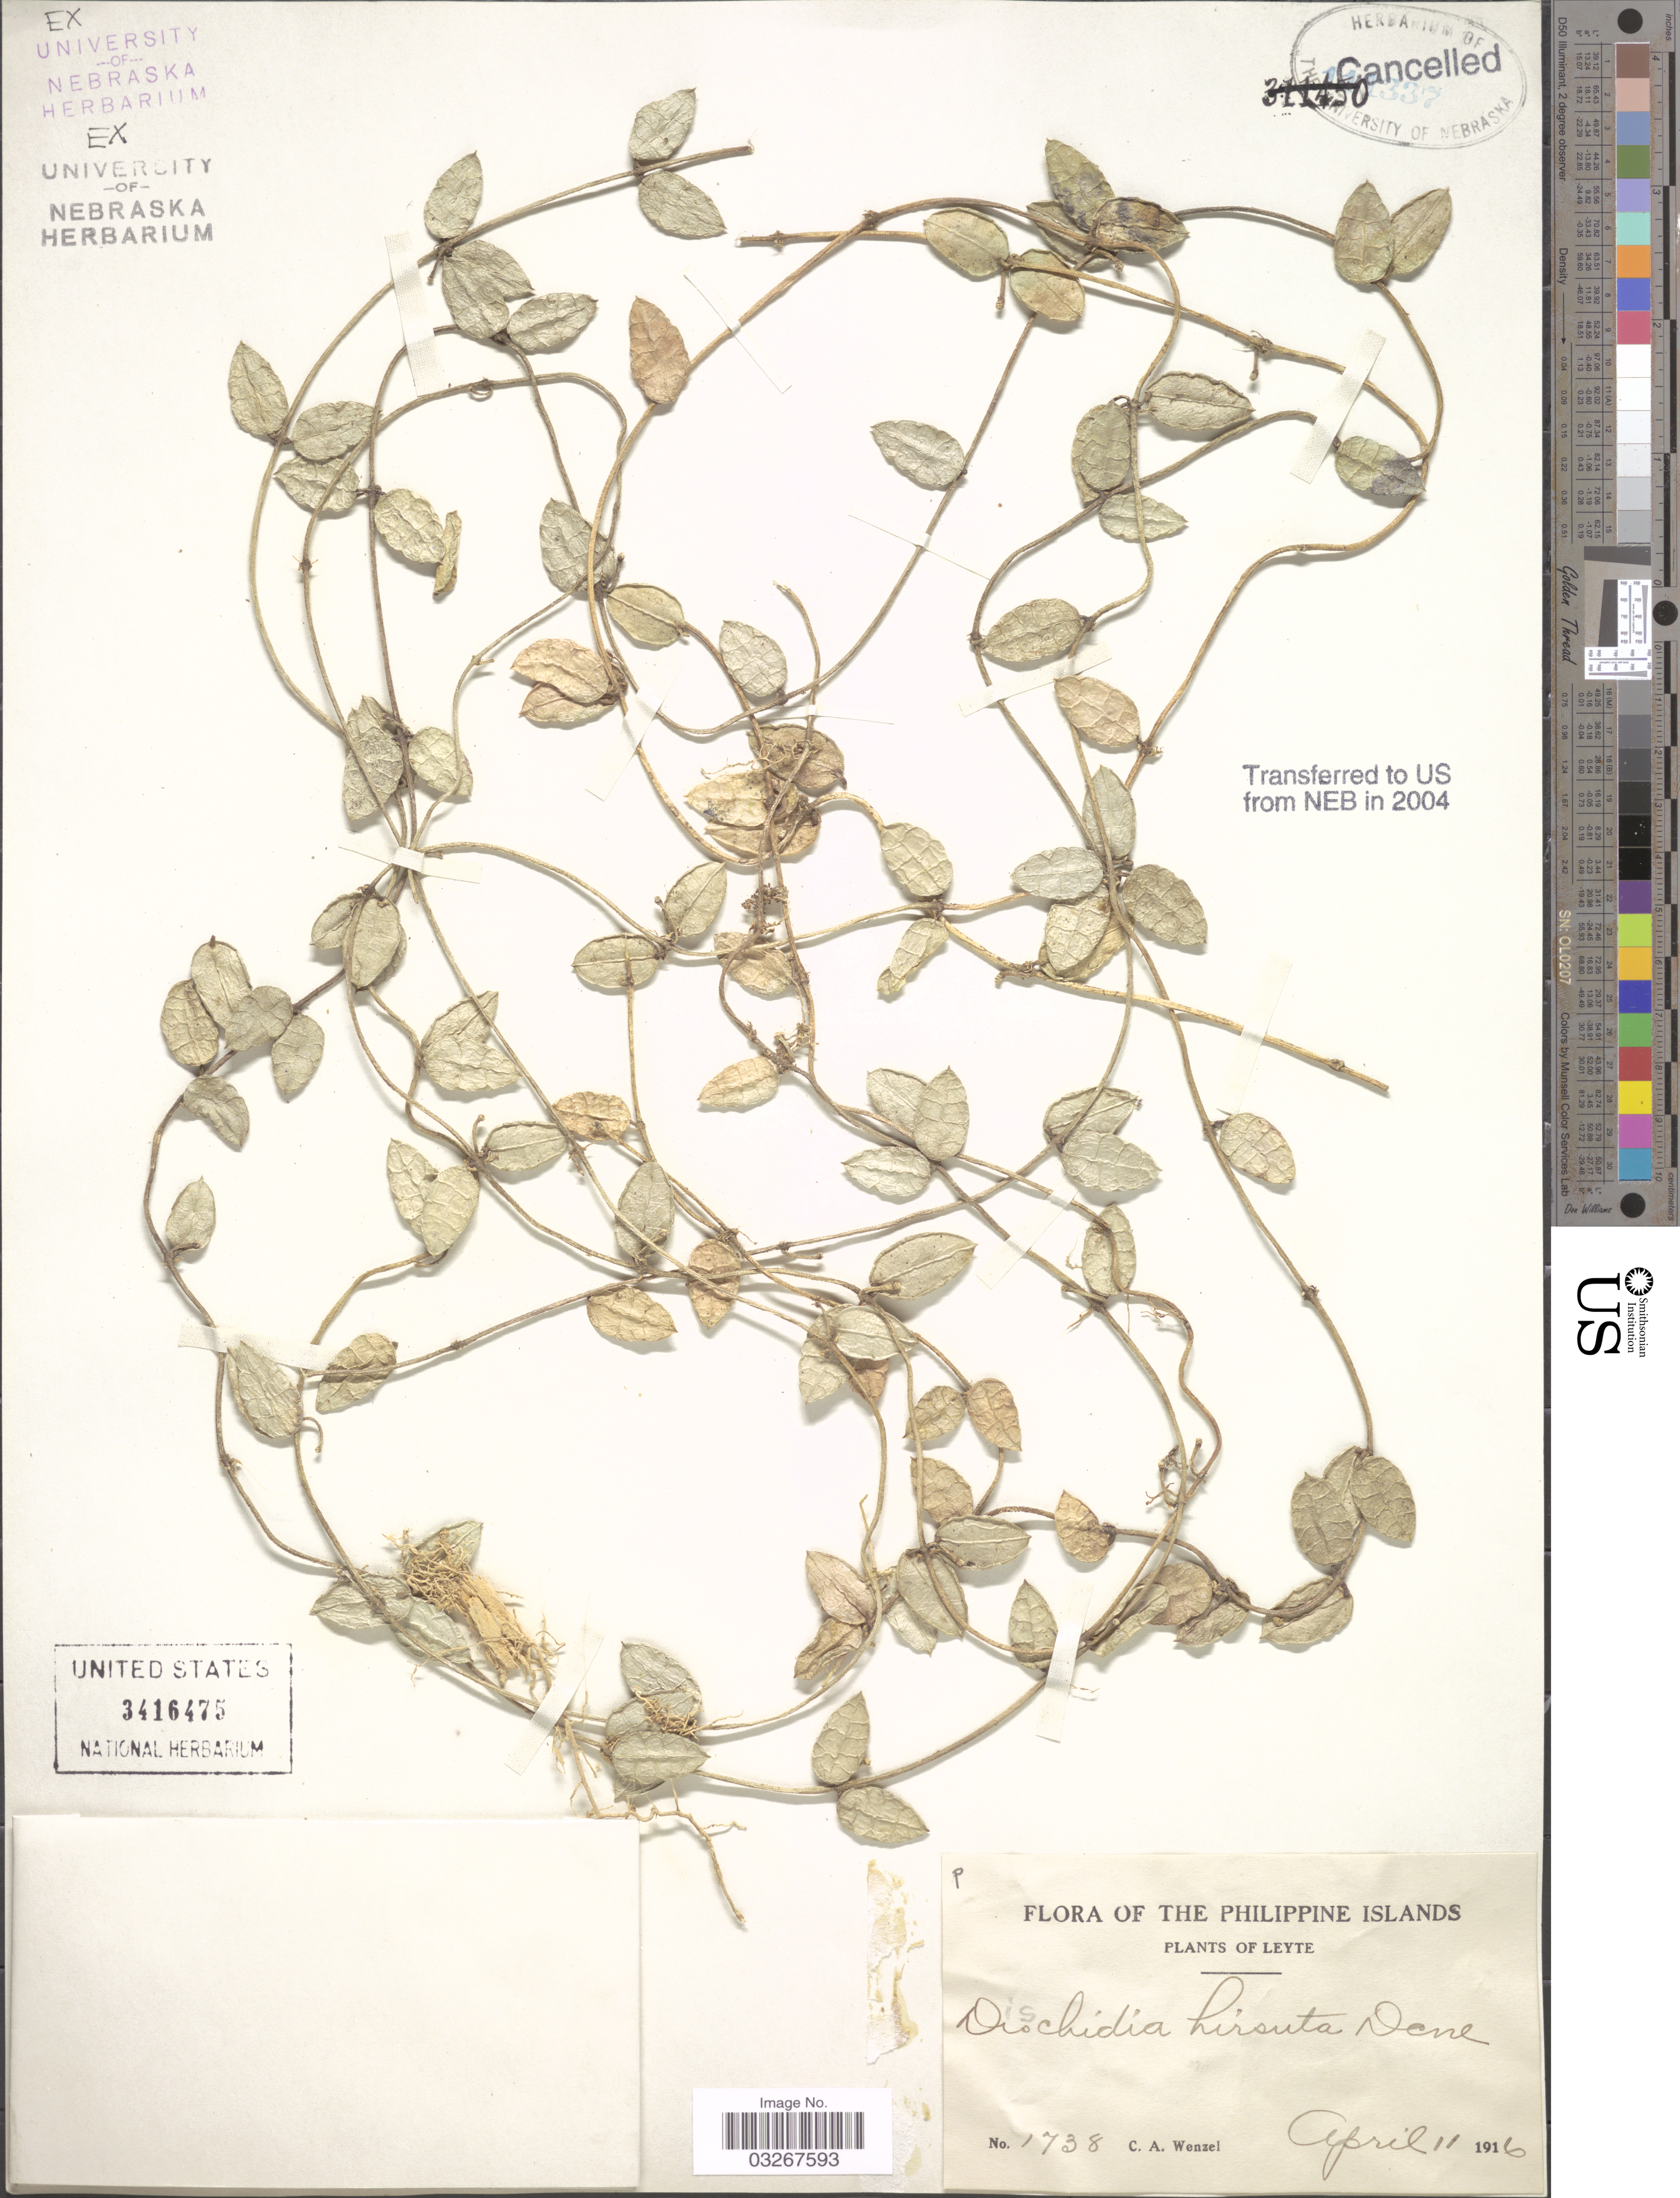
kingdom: Plantae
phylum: Tracheophyta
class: Magnoliopsida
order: Gentianales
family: Apocynaceae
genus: Dischidia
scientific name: Dischidia hirsuta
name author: (Blume) Decne.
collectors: C. Wenzel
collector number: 1738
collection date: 1916-04-11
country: Philippines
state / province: Eastern Visayas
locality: Leyte.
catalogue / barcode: US 3416475